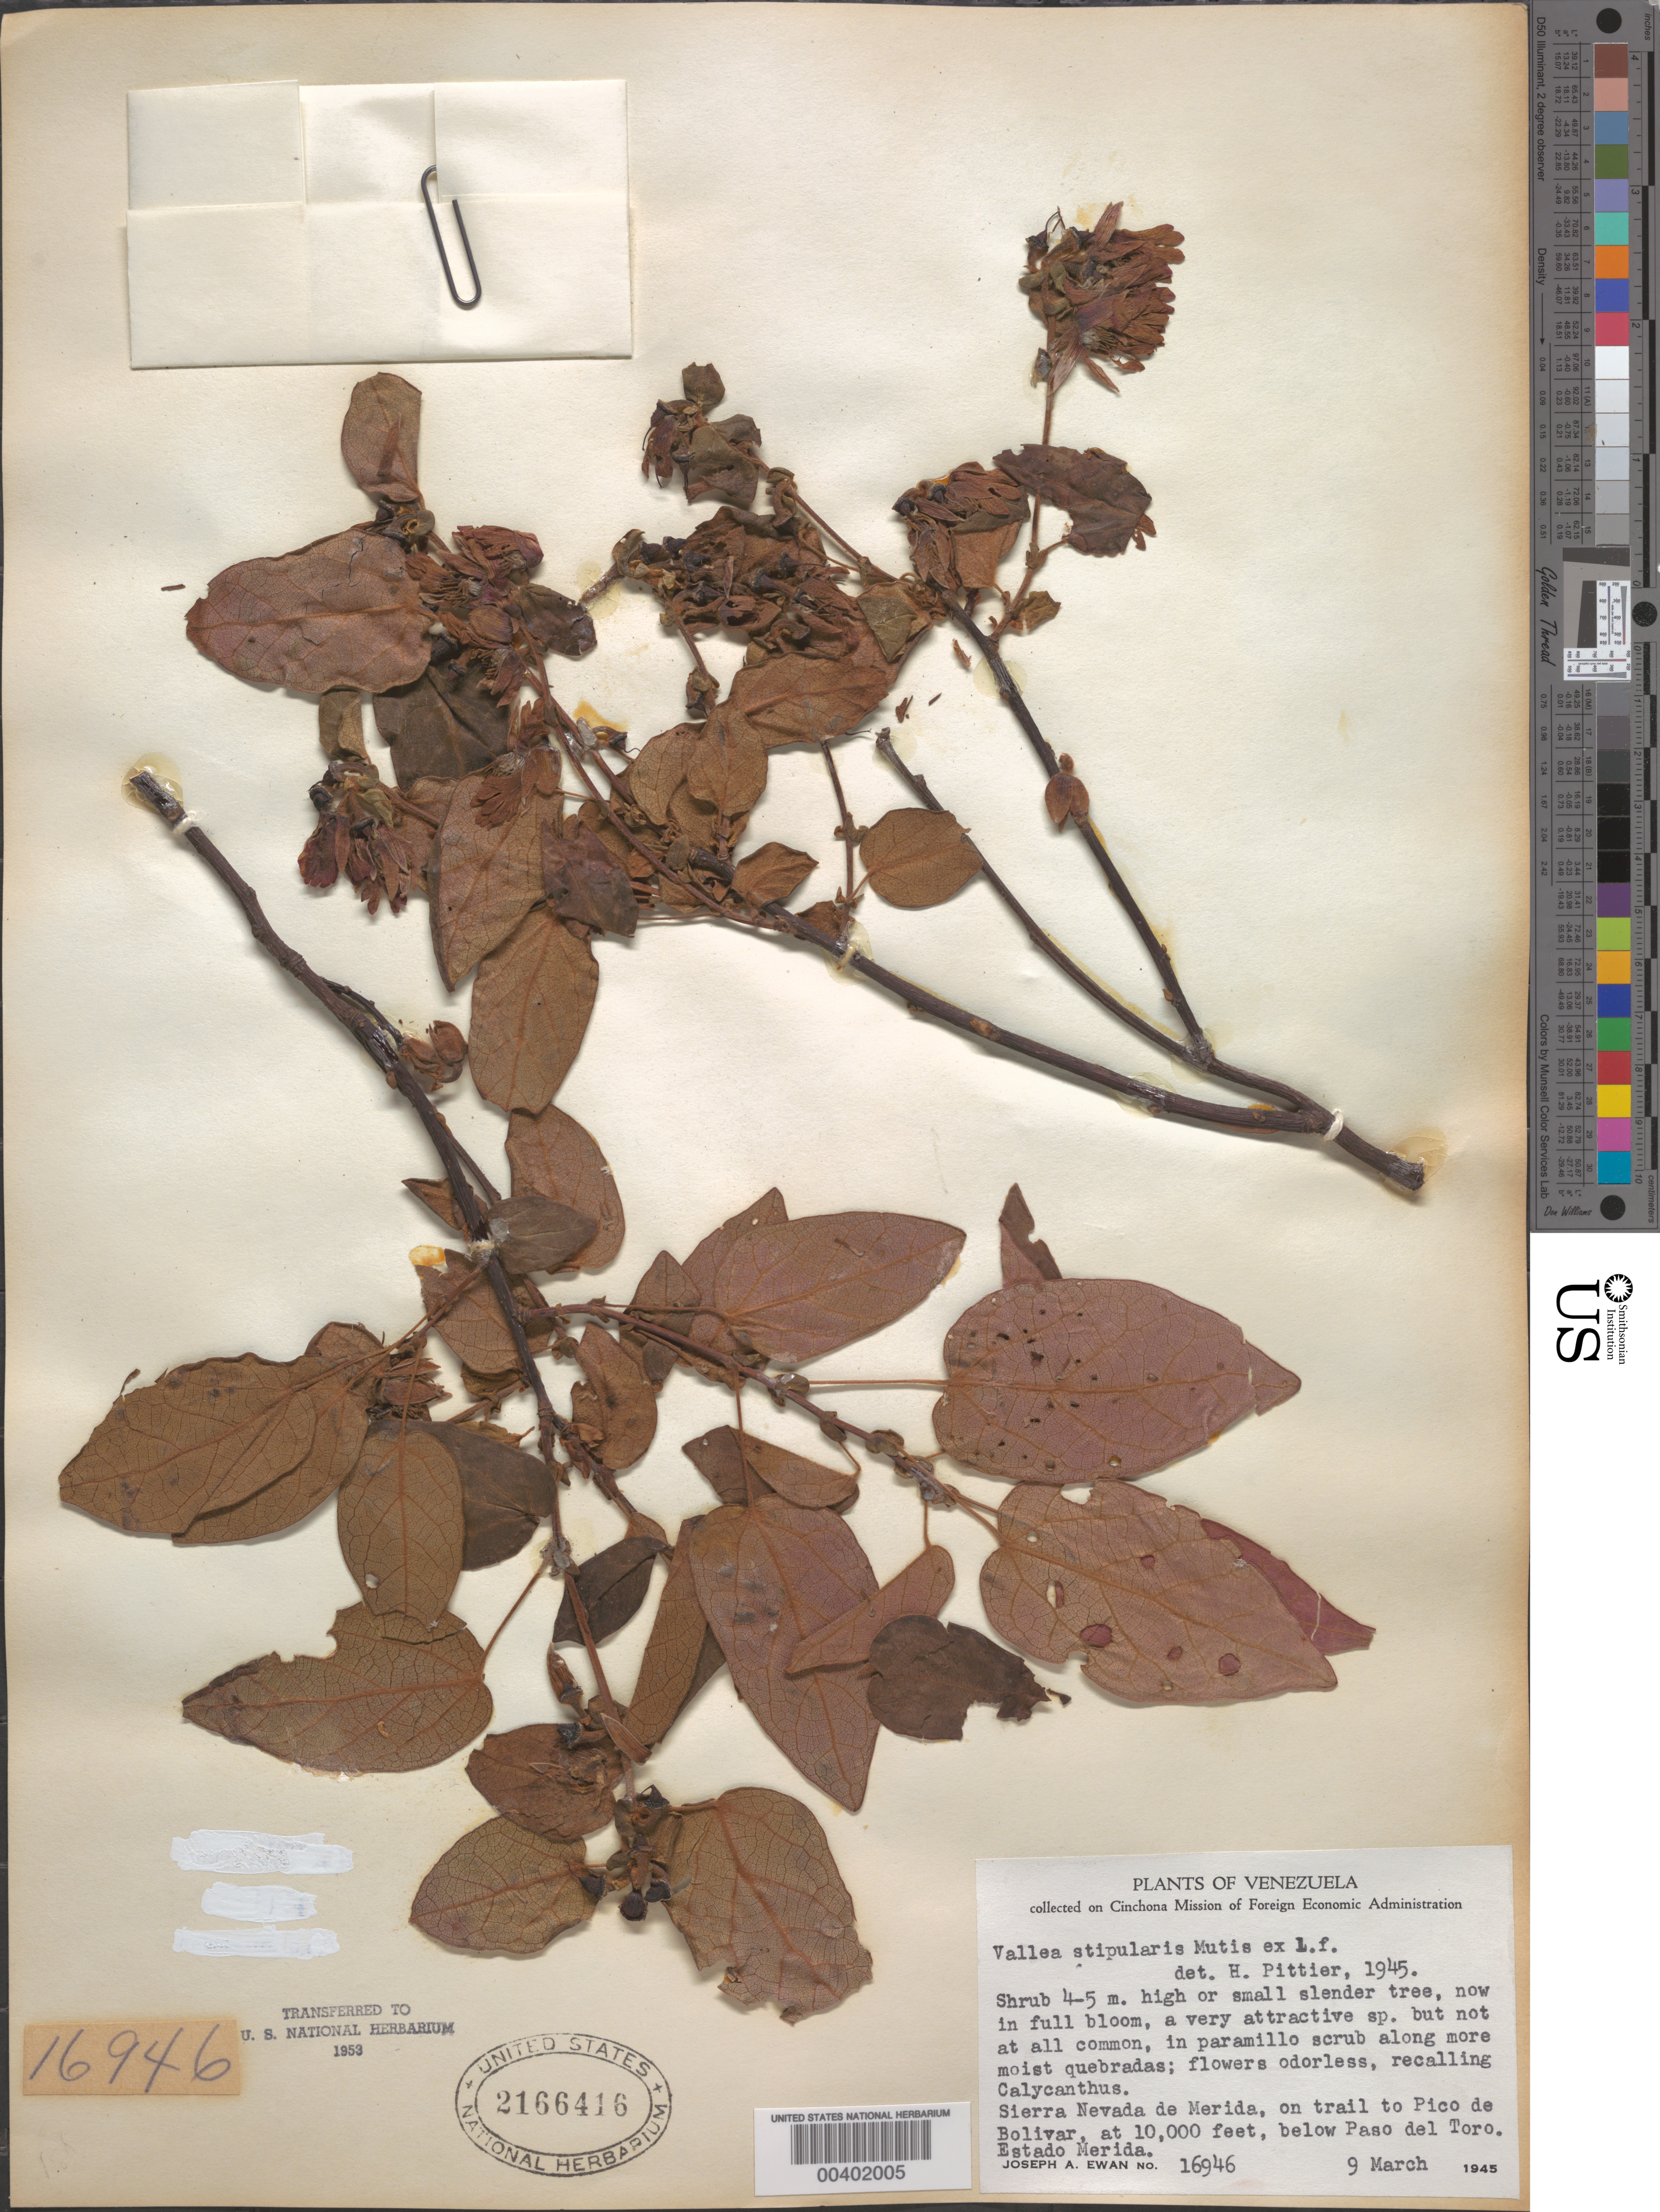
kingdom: Plantae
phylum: Tracheophyta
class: Magnoliopsida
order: Oxalidales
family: Elaeocarpaceae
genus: Vallea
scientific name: Vallea stipularis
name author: L. f.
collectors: J. A. Ewan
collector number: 16946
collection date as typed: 09 Mar 1945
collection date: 1945-03-09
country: Venezuela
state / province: Mérida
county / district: Libertador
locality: Sierra Nevada de Mérida, on trail to Pico de Bolívar, below Paso del Toro. Paso del Toro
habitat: In paramillo scrub along more moist quebradas.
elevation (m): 3048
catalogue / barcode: US 239424